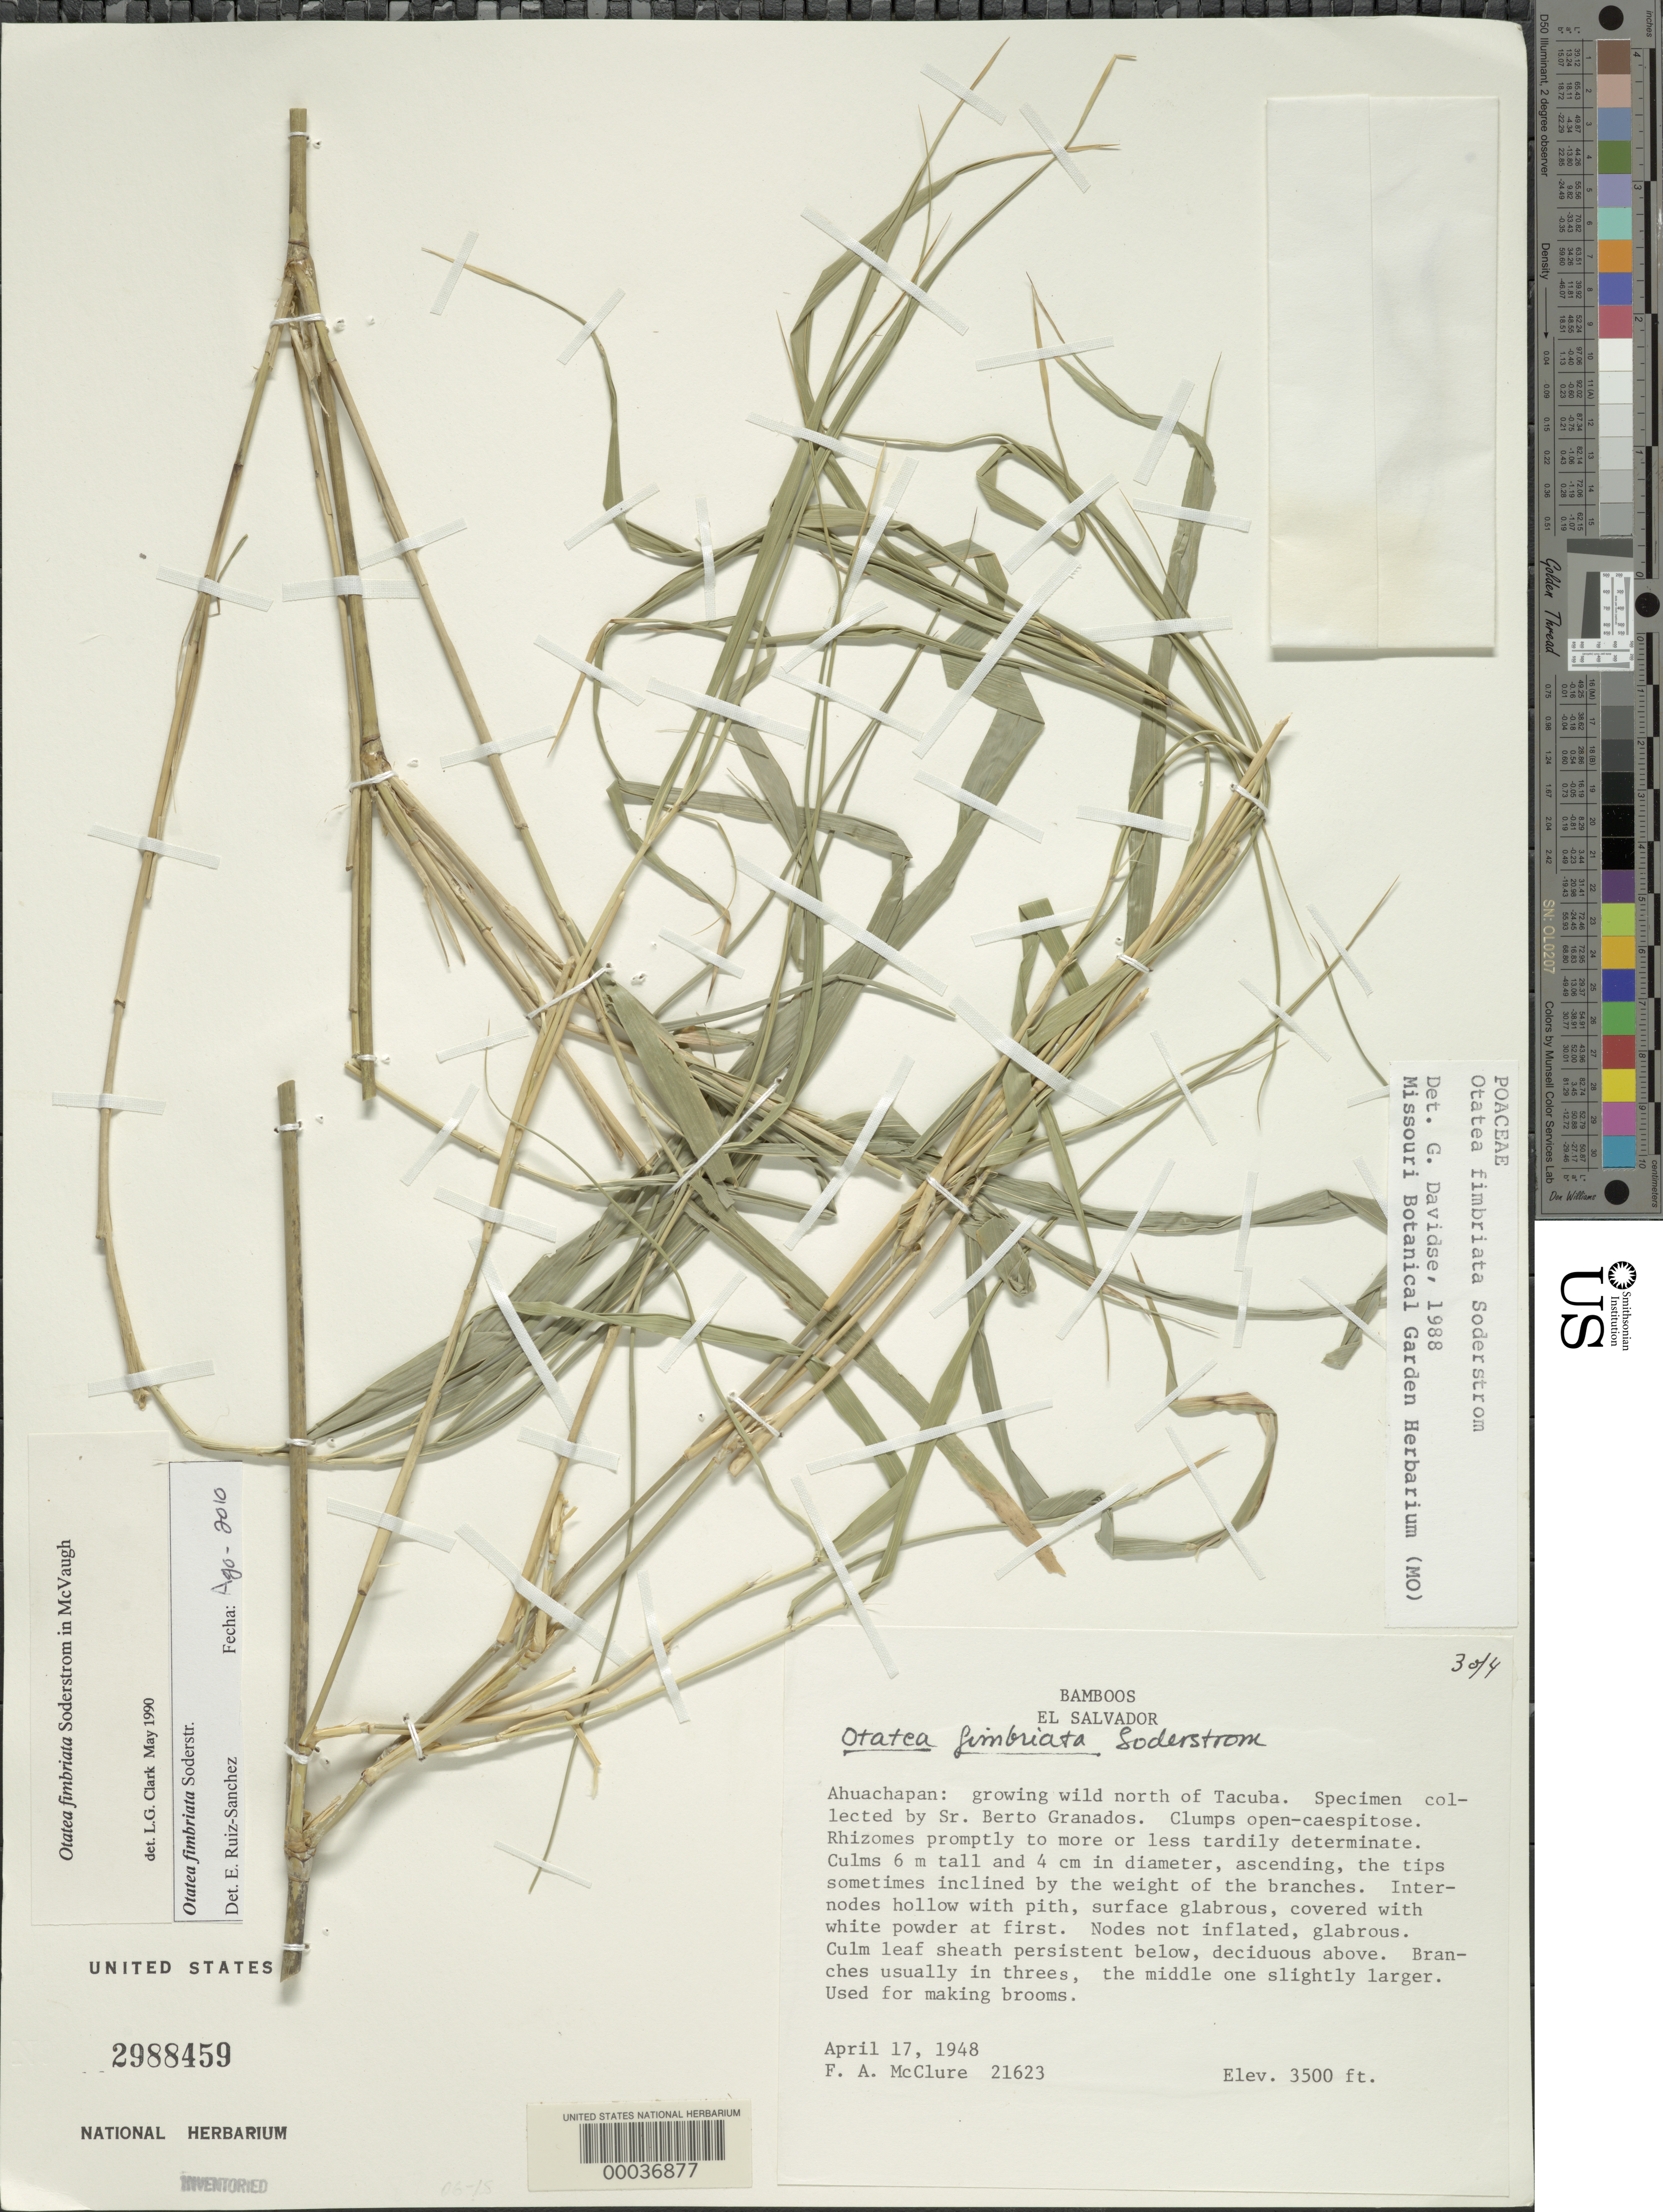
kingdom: Plantae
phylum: Tracheophyta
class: Liliopsida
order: Poales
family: Poaceae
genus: Otatea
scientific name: Otatea fimbriata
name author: Soderstr. in McVaugh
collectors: F. A. McClure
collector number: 21623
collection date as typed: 17 Apr 1948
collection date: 1948-04-17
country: El Salvador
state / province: Ahuachapán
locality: Tacuba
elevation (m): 1068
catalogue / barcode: US 2988459